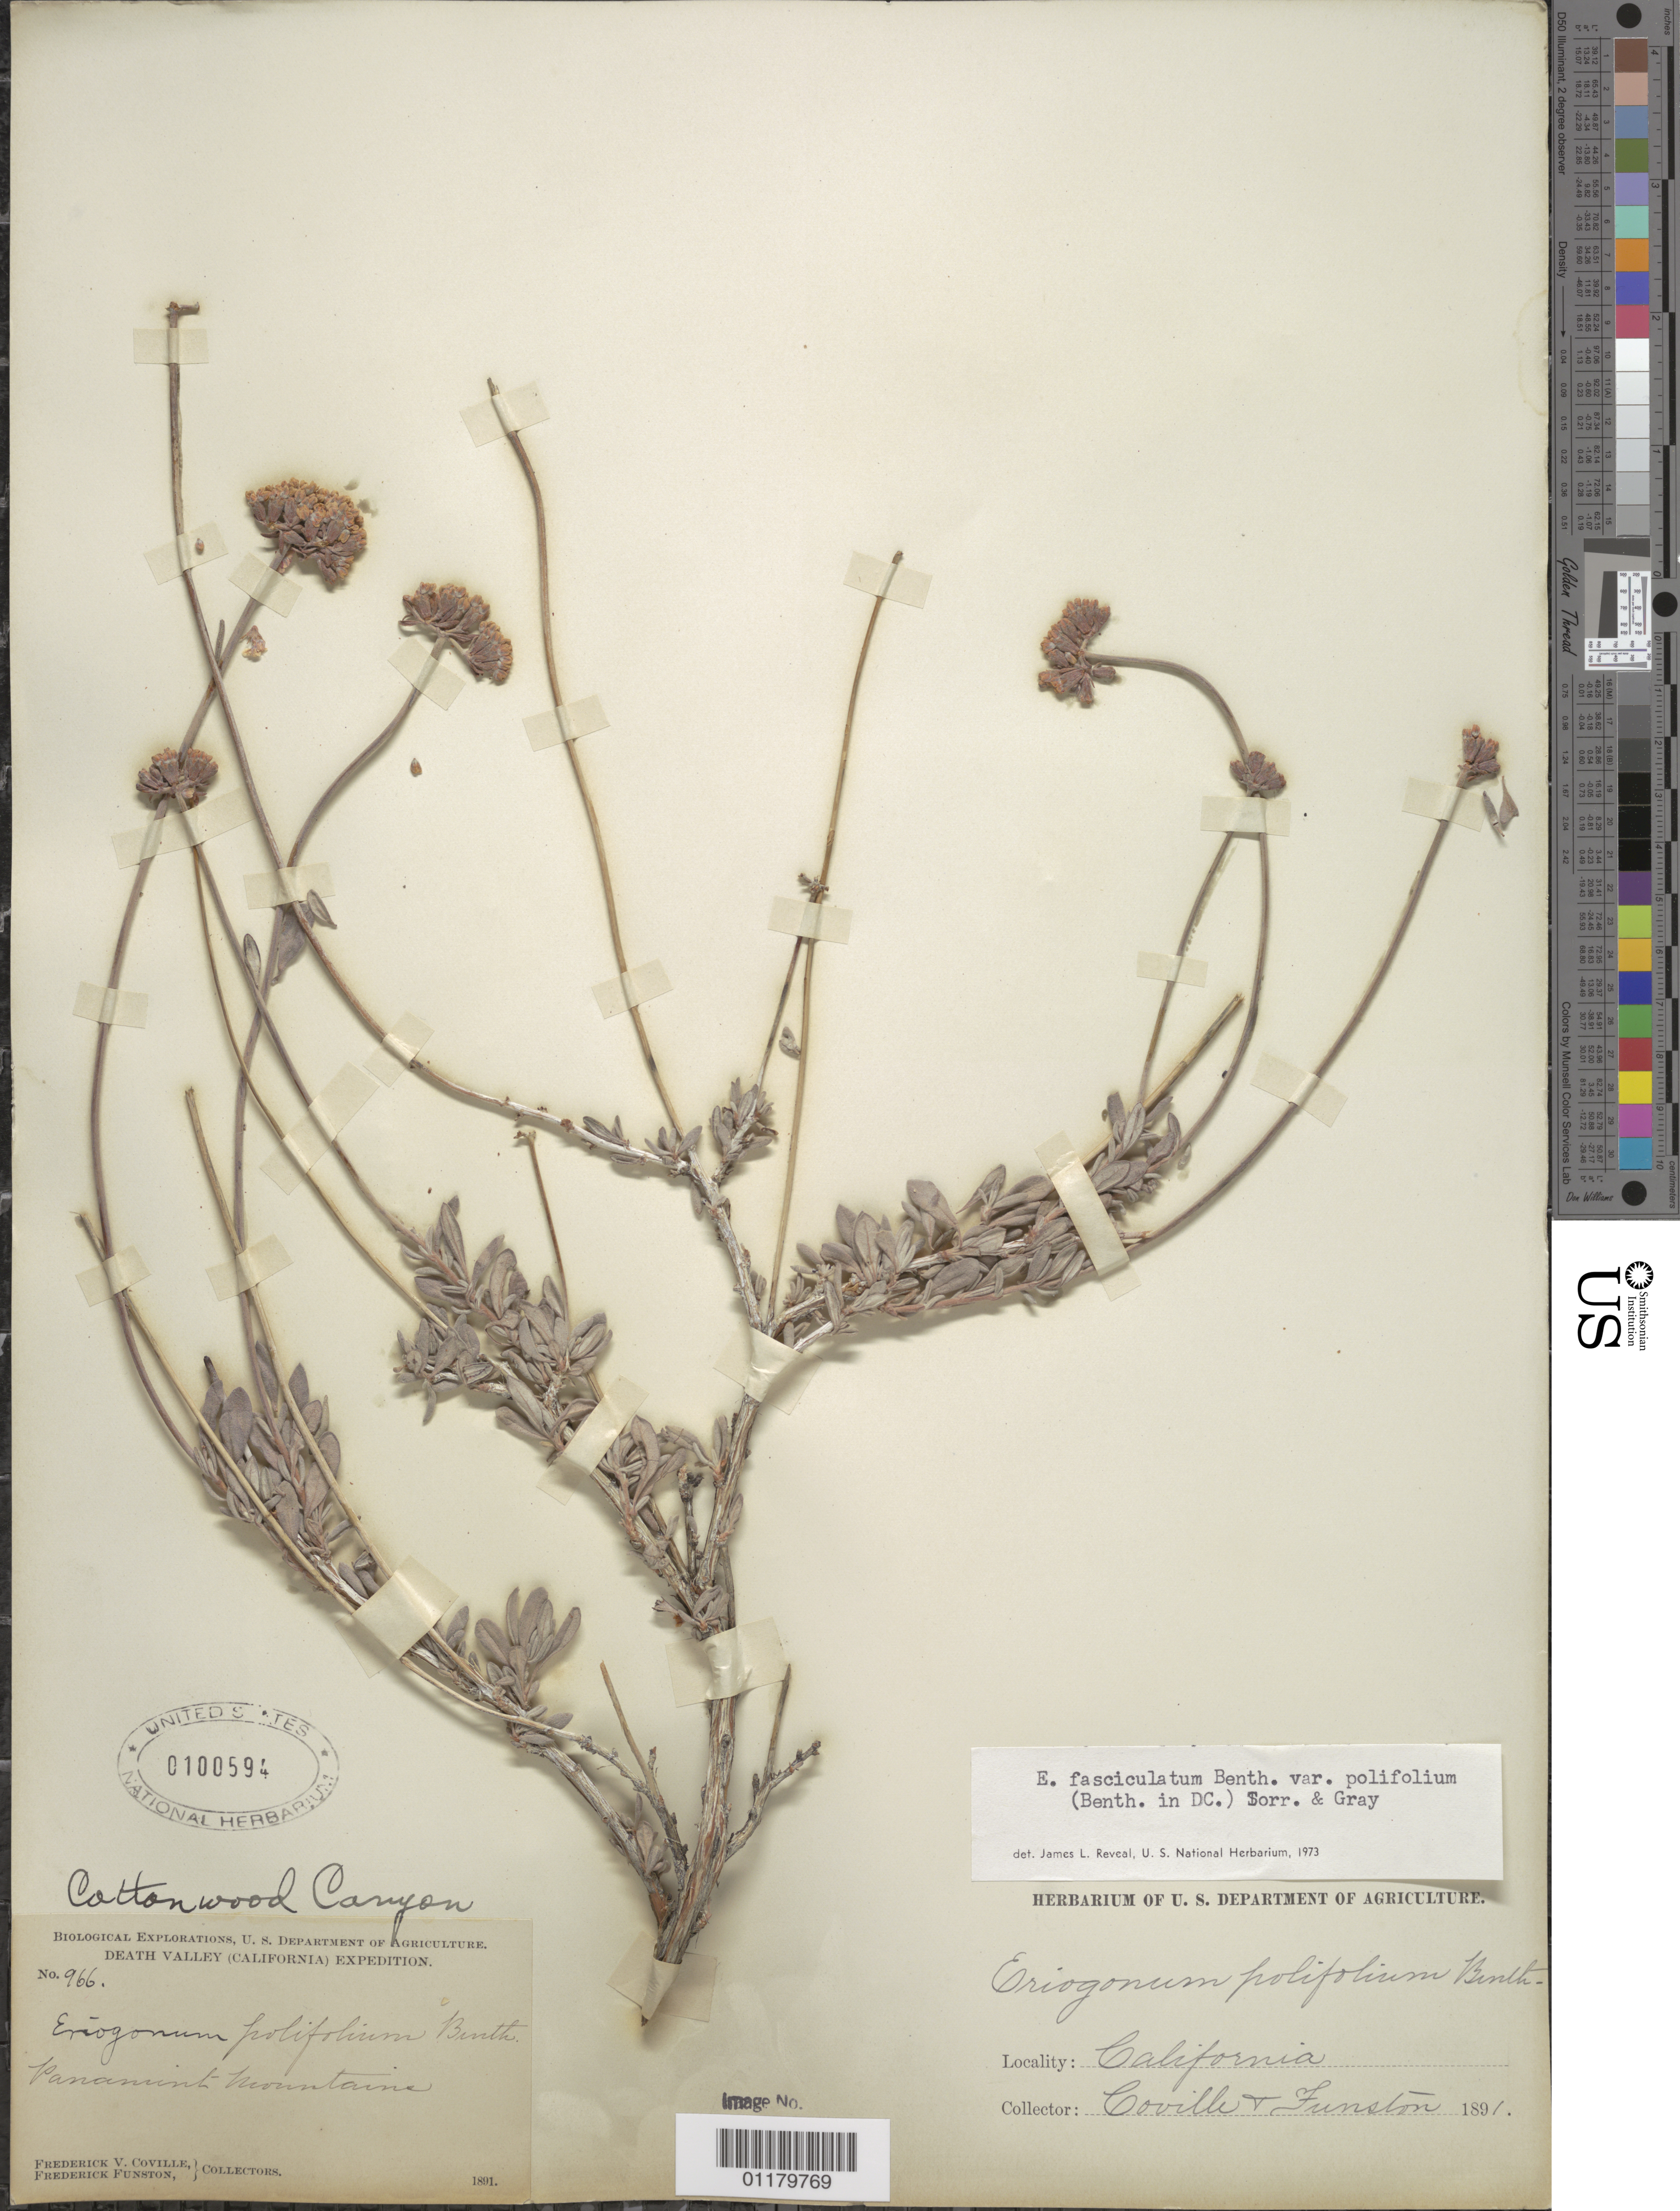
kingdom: Plantae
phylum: Tracheophyta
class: Magnoliopsida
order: Caryophyllales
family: Polygonaceae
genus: Eriogonum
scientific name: Eriogonum fasciculatum var. polifolium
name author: (Benth.) Torr. & A. Gray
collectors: F. V. Coville & F. Funston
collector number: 966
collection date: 1891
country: United States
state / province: California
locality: Panamint Mts.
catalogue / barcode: US 100594